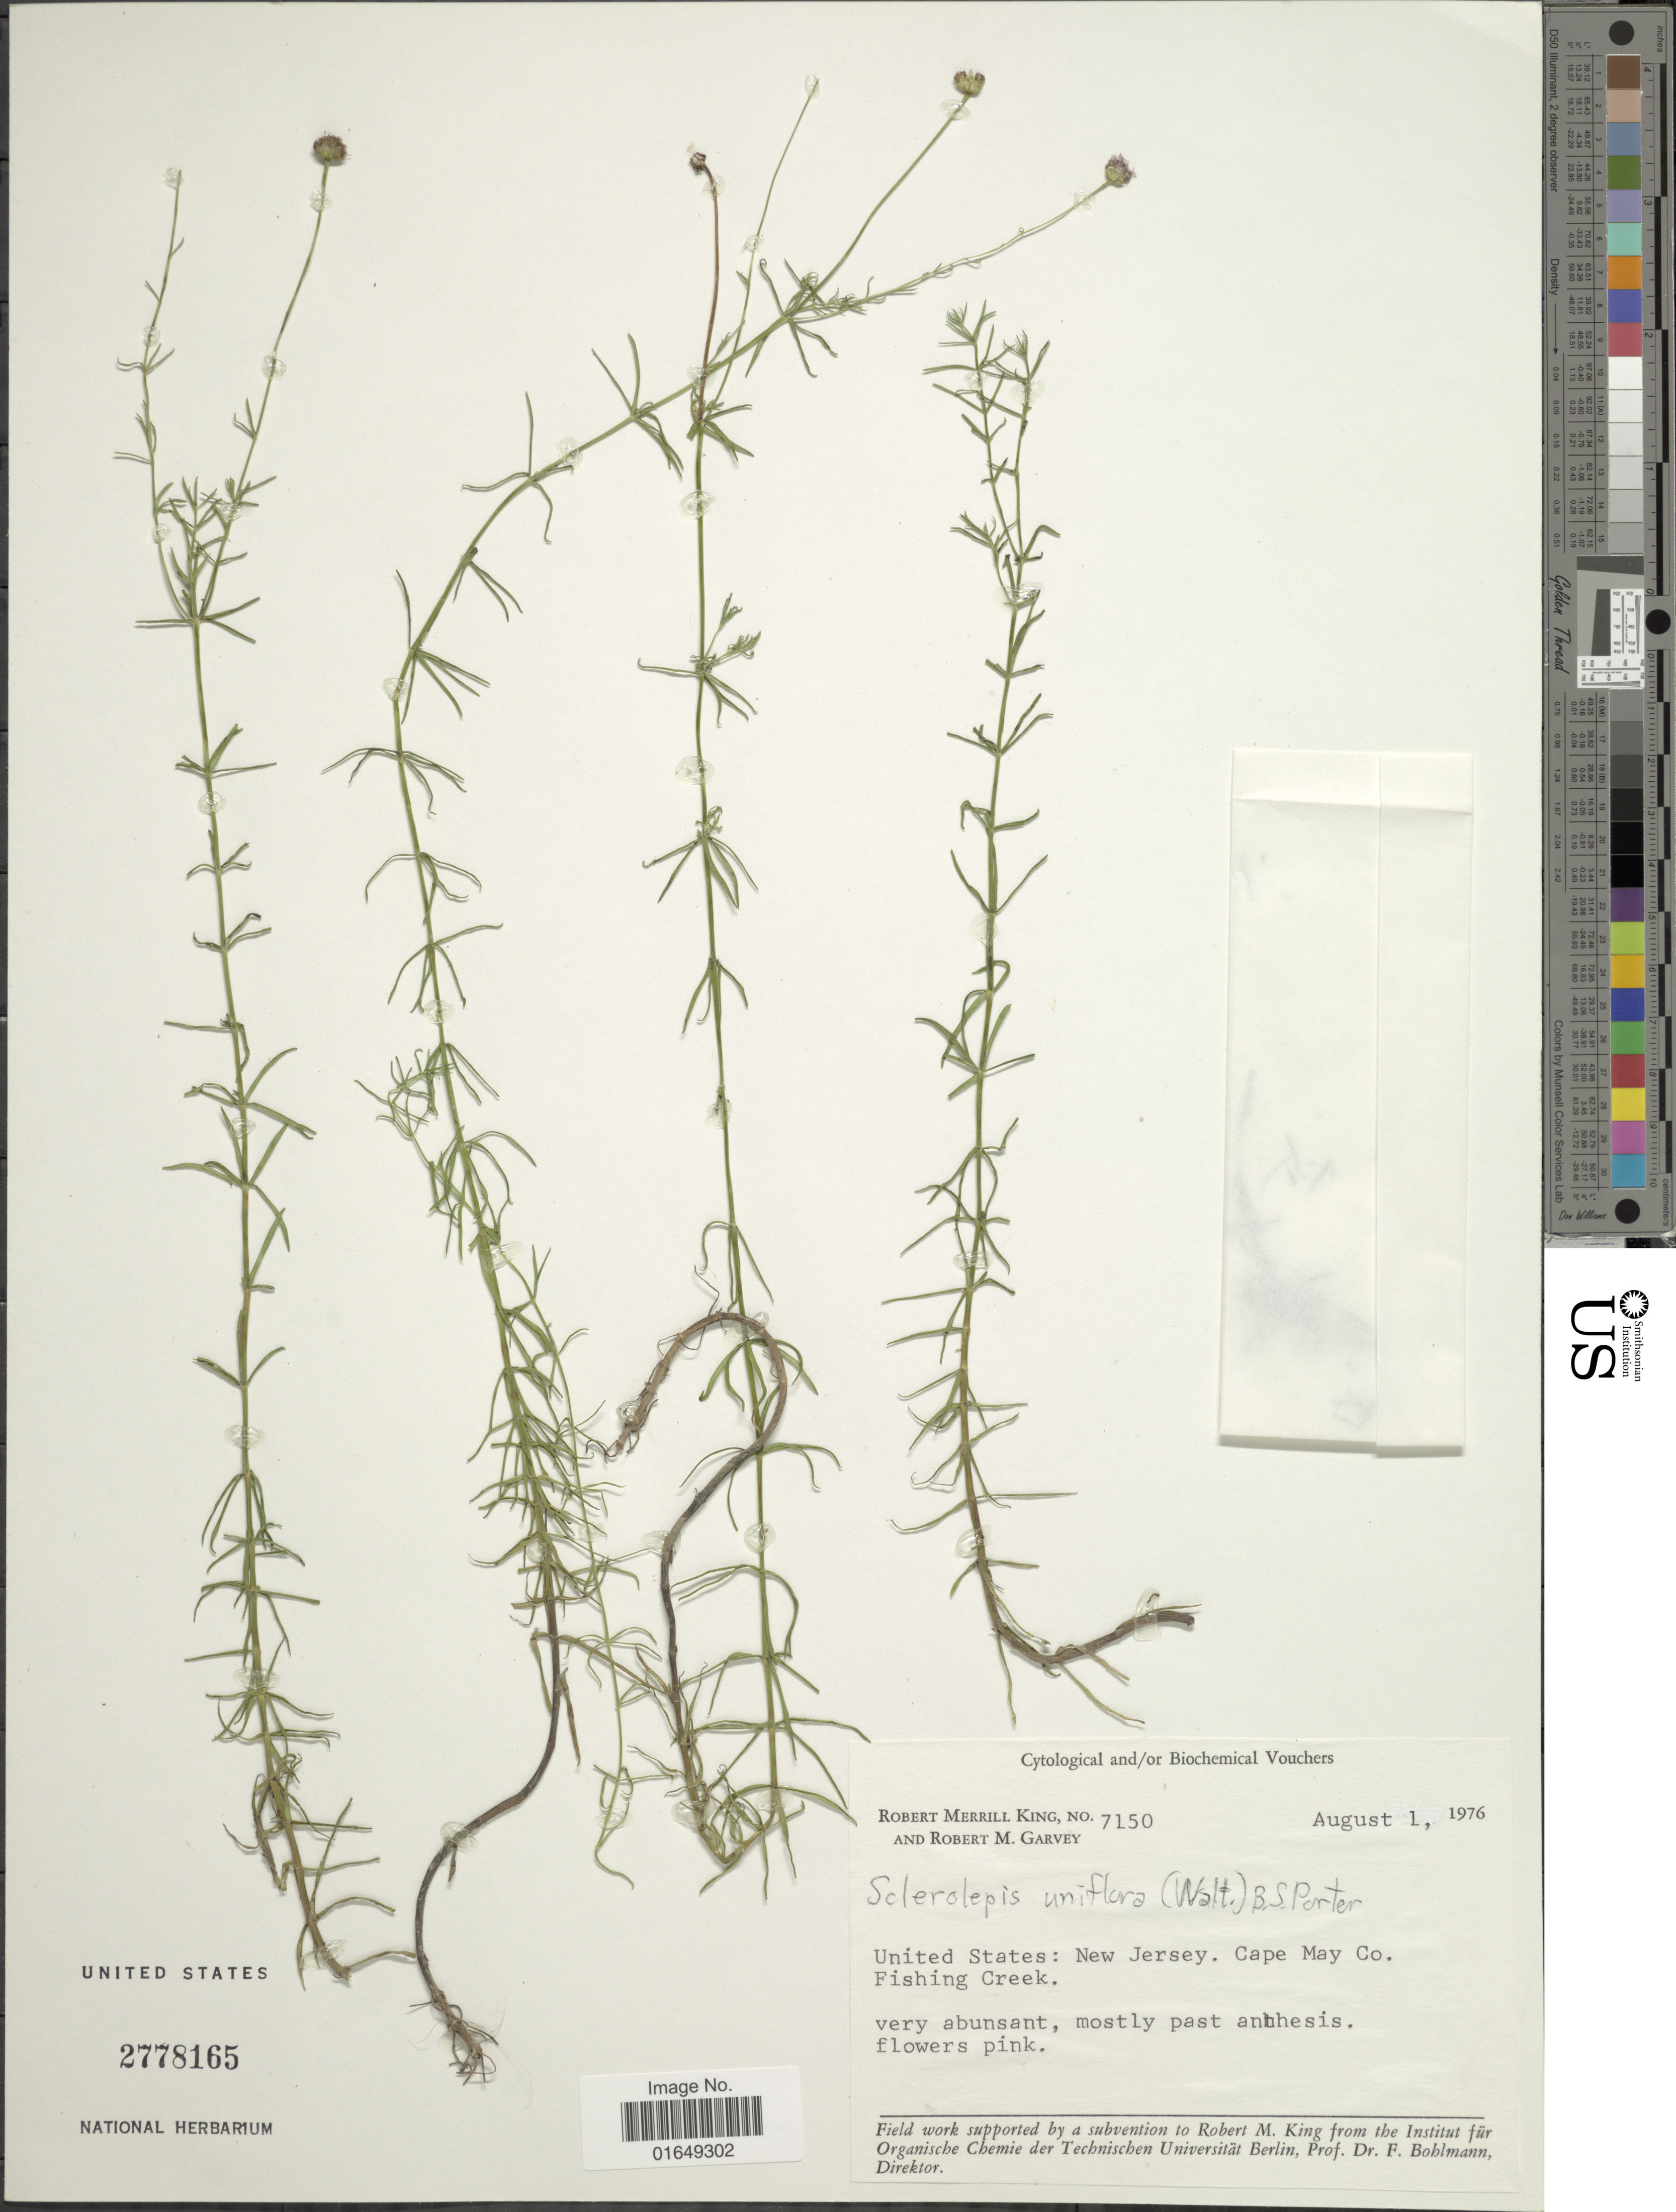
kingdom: Plantae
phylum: Tracheophyta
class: Magnoliopsida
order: Asterales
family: Asteraceae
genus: Sclerolepis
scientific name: Sclerolepis uniflora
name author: (Walter) Britton et al.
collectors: R. M. King & R. Garvey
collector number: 7150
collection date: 1976-08-01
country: United States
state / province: New Jersey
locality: Cape May Co., Fishing Creek.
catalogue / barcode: US 2778165